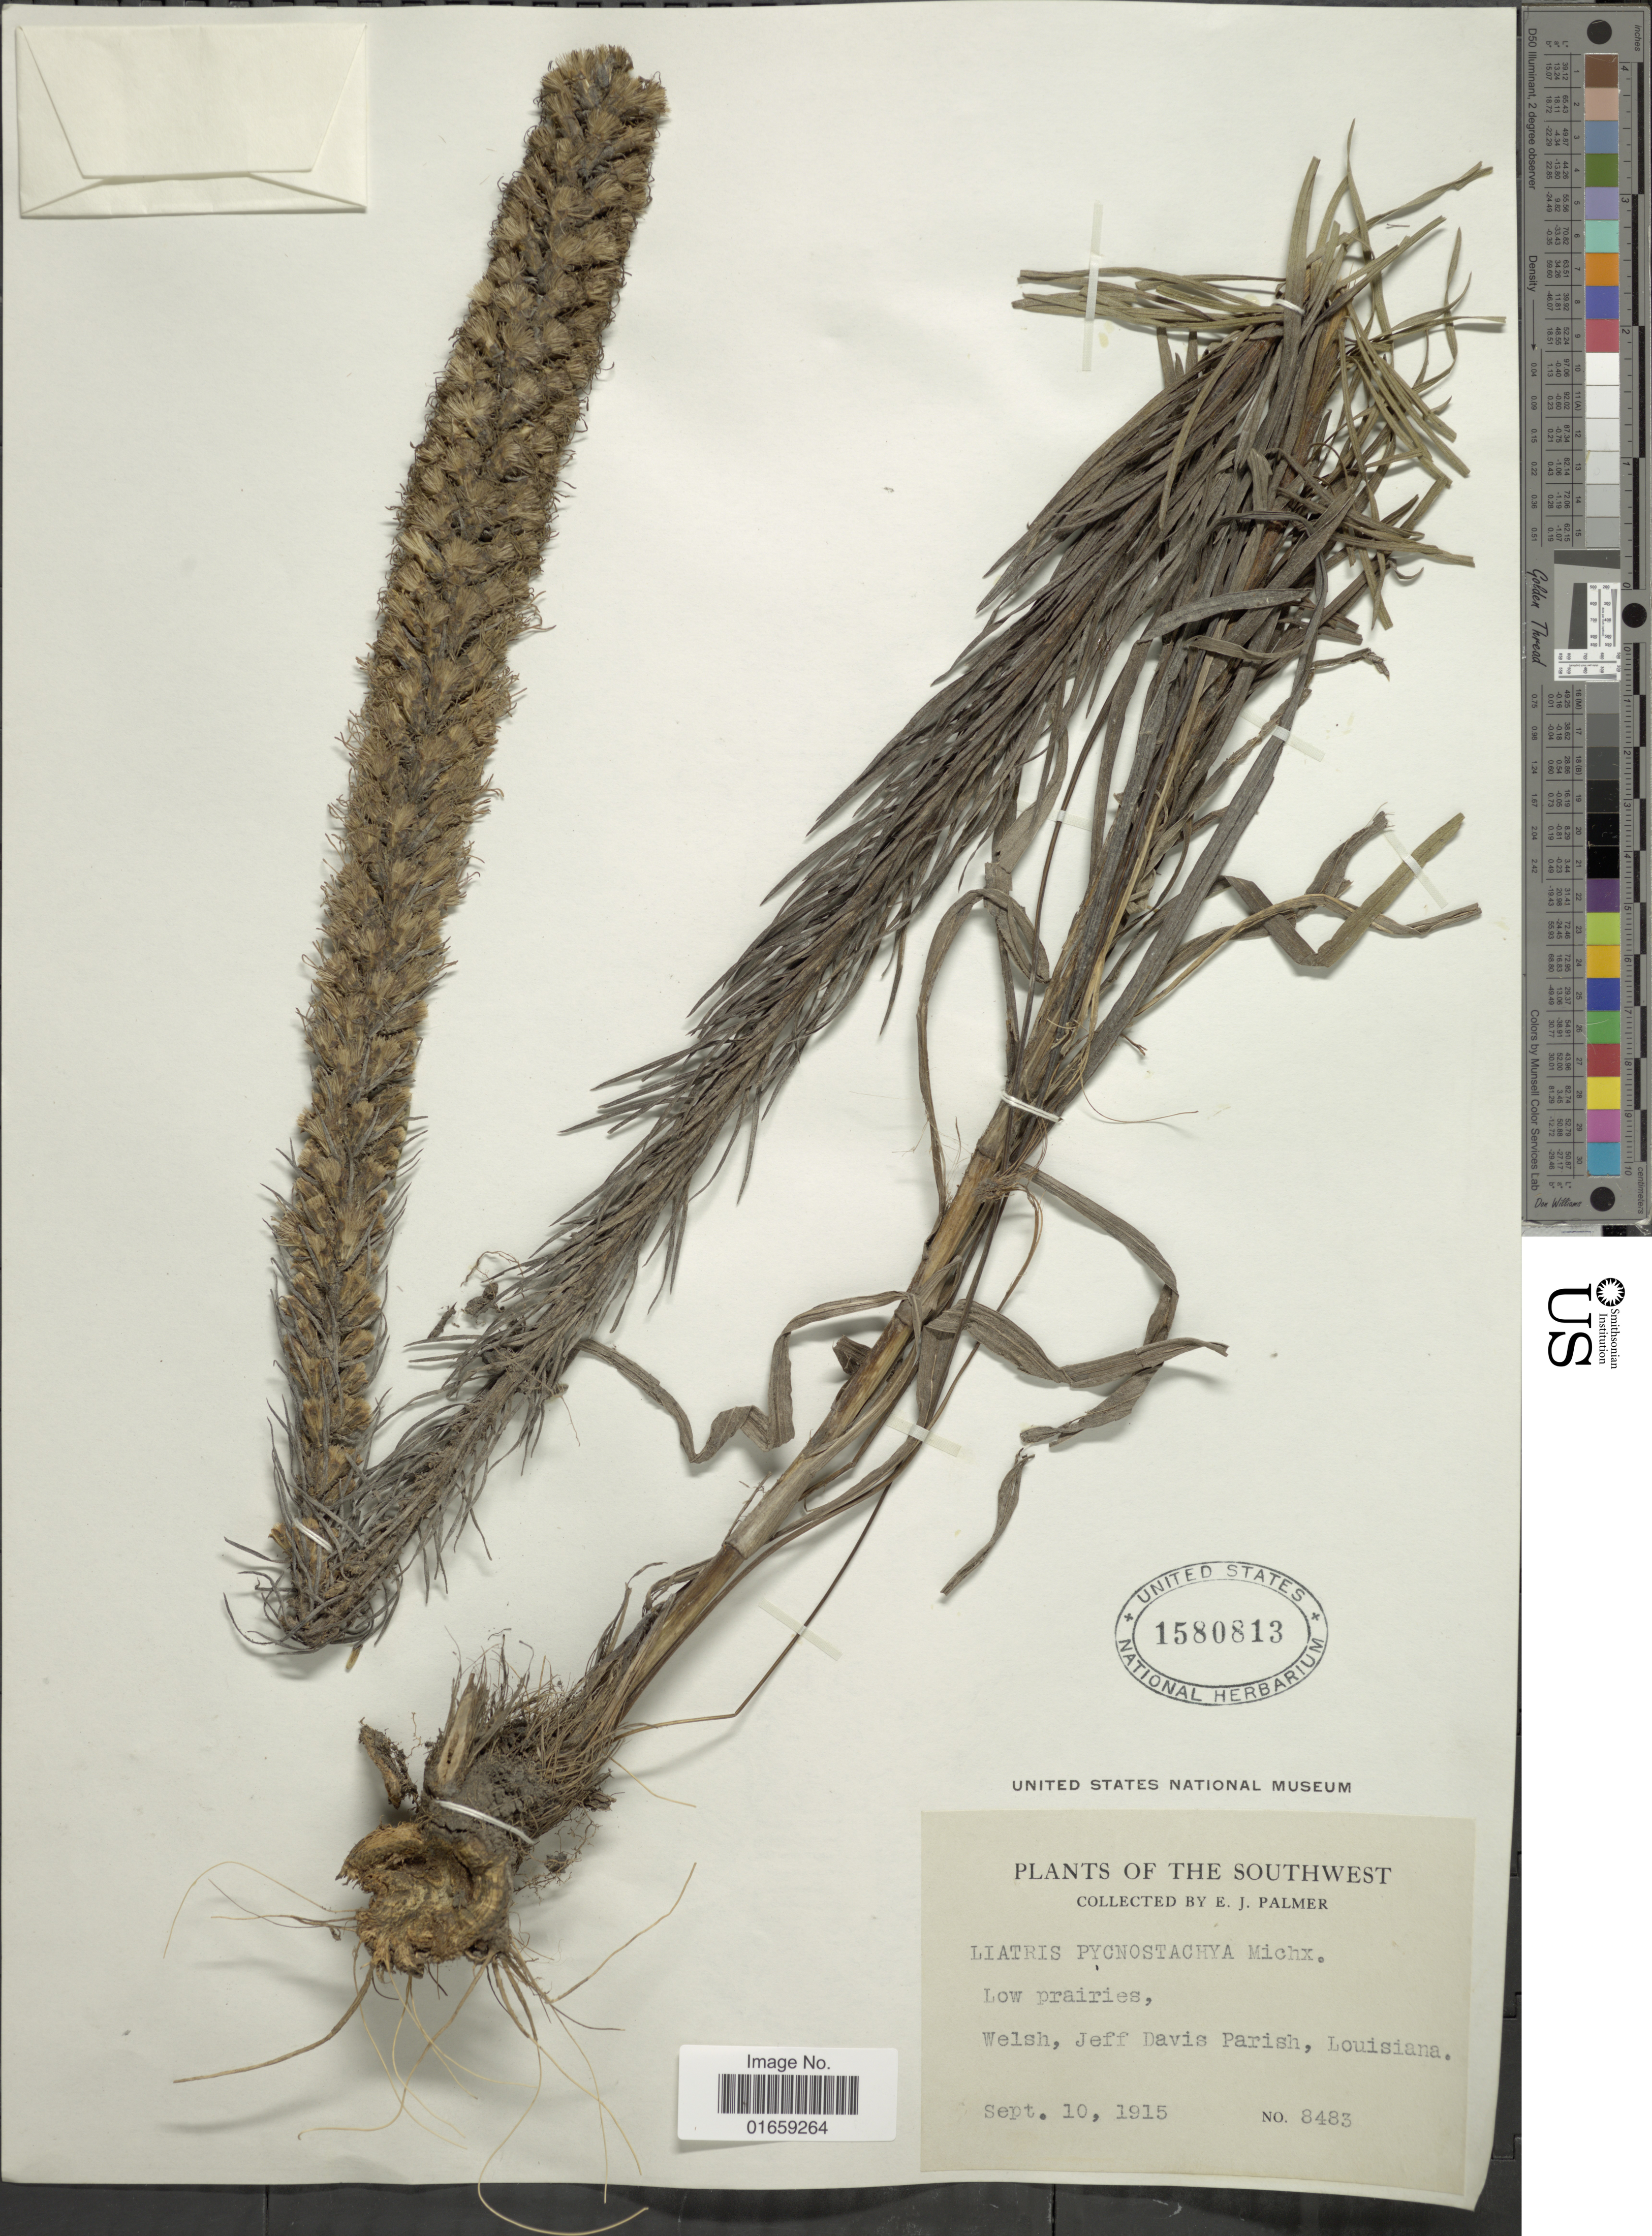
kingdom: Plantae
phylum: Tracheophyta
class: Magnoliopsida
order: Asterales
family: Asteraceae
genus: Liatris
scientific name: Liatris pycnostachya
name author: Michx.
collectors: J. E. Palmér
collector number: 8483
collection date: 1915-09-10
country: United States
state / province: Louisiana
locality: Southwest, Welsh, Jeff Davis Parish, Louisiana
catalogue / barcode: US 1580813